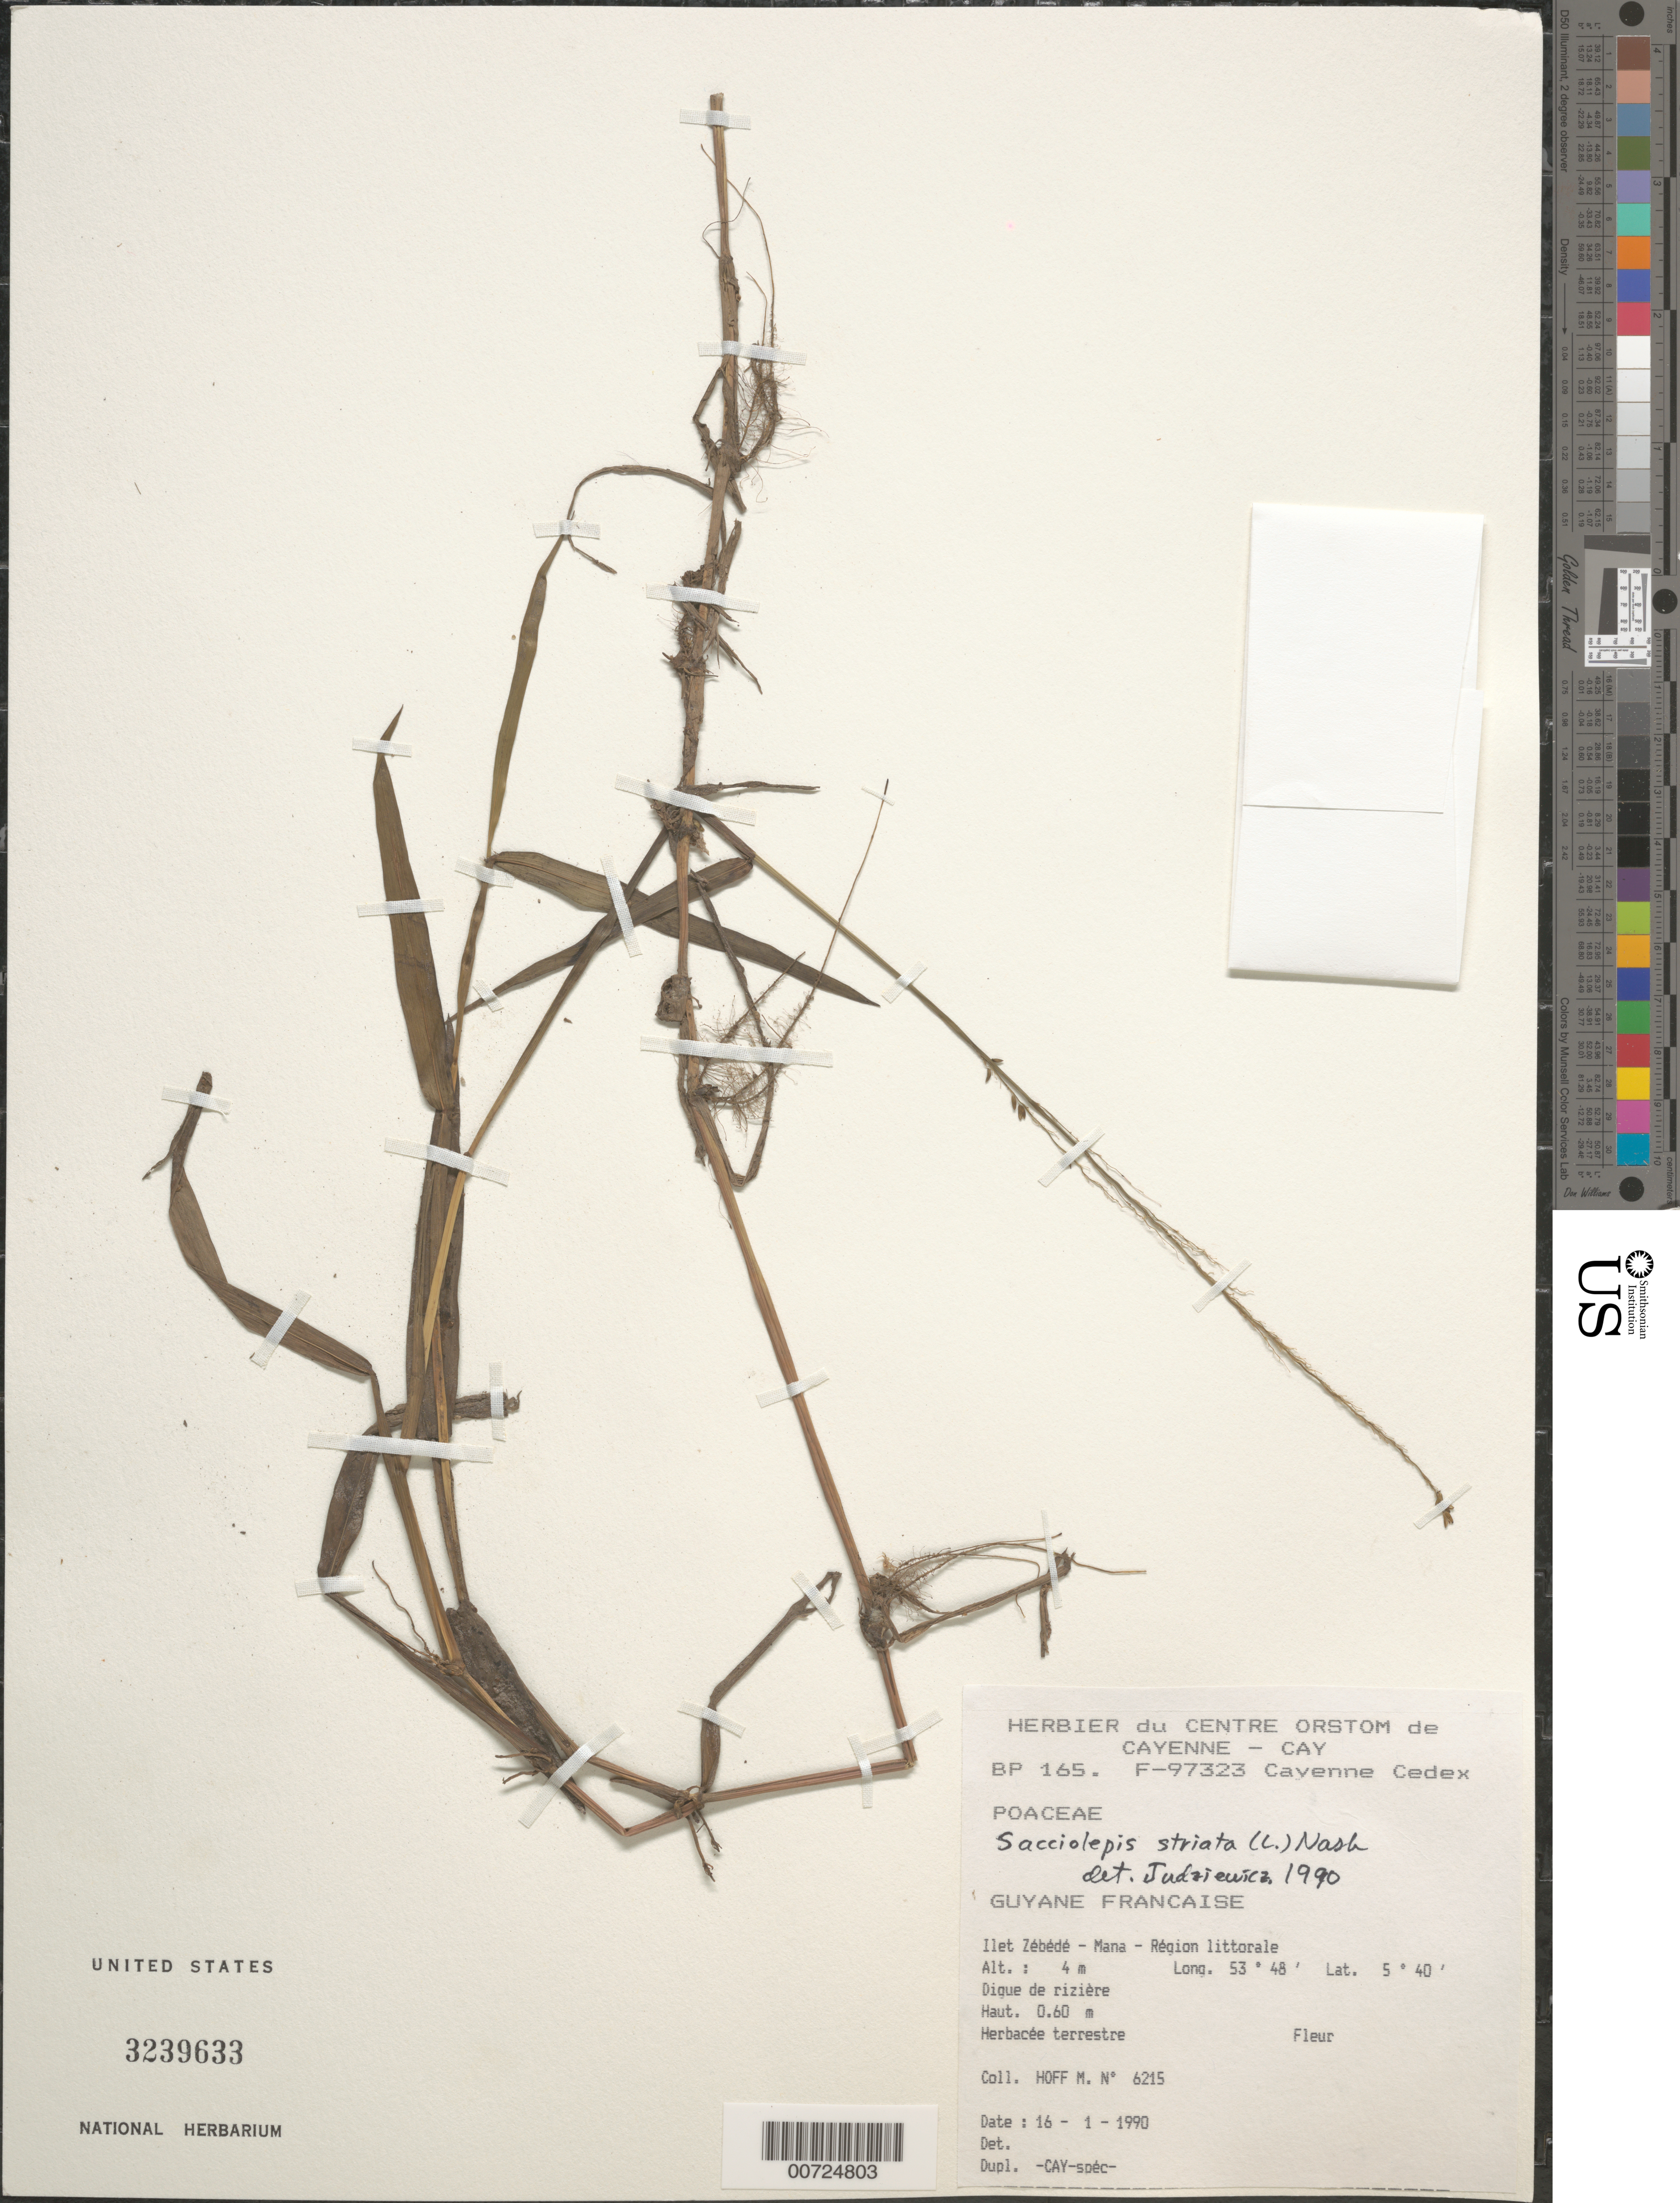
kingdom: Plantae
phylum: Tracheophyta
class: Liliopsida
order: Poales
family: Poaceae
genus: Sacciolepis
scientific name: Sacciolepis striata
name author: (L.) Nash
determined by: Judziewicz, E. J.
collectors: M. Hoff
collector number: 6215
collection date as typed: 16-Jan-90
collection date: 1990-01-16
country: French Guiana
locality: Ilet Zébédé, Mana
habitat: Digue de rizière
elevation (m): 4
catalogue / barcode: US 3239633